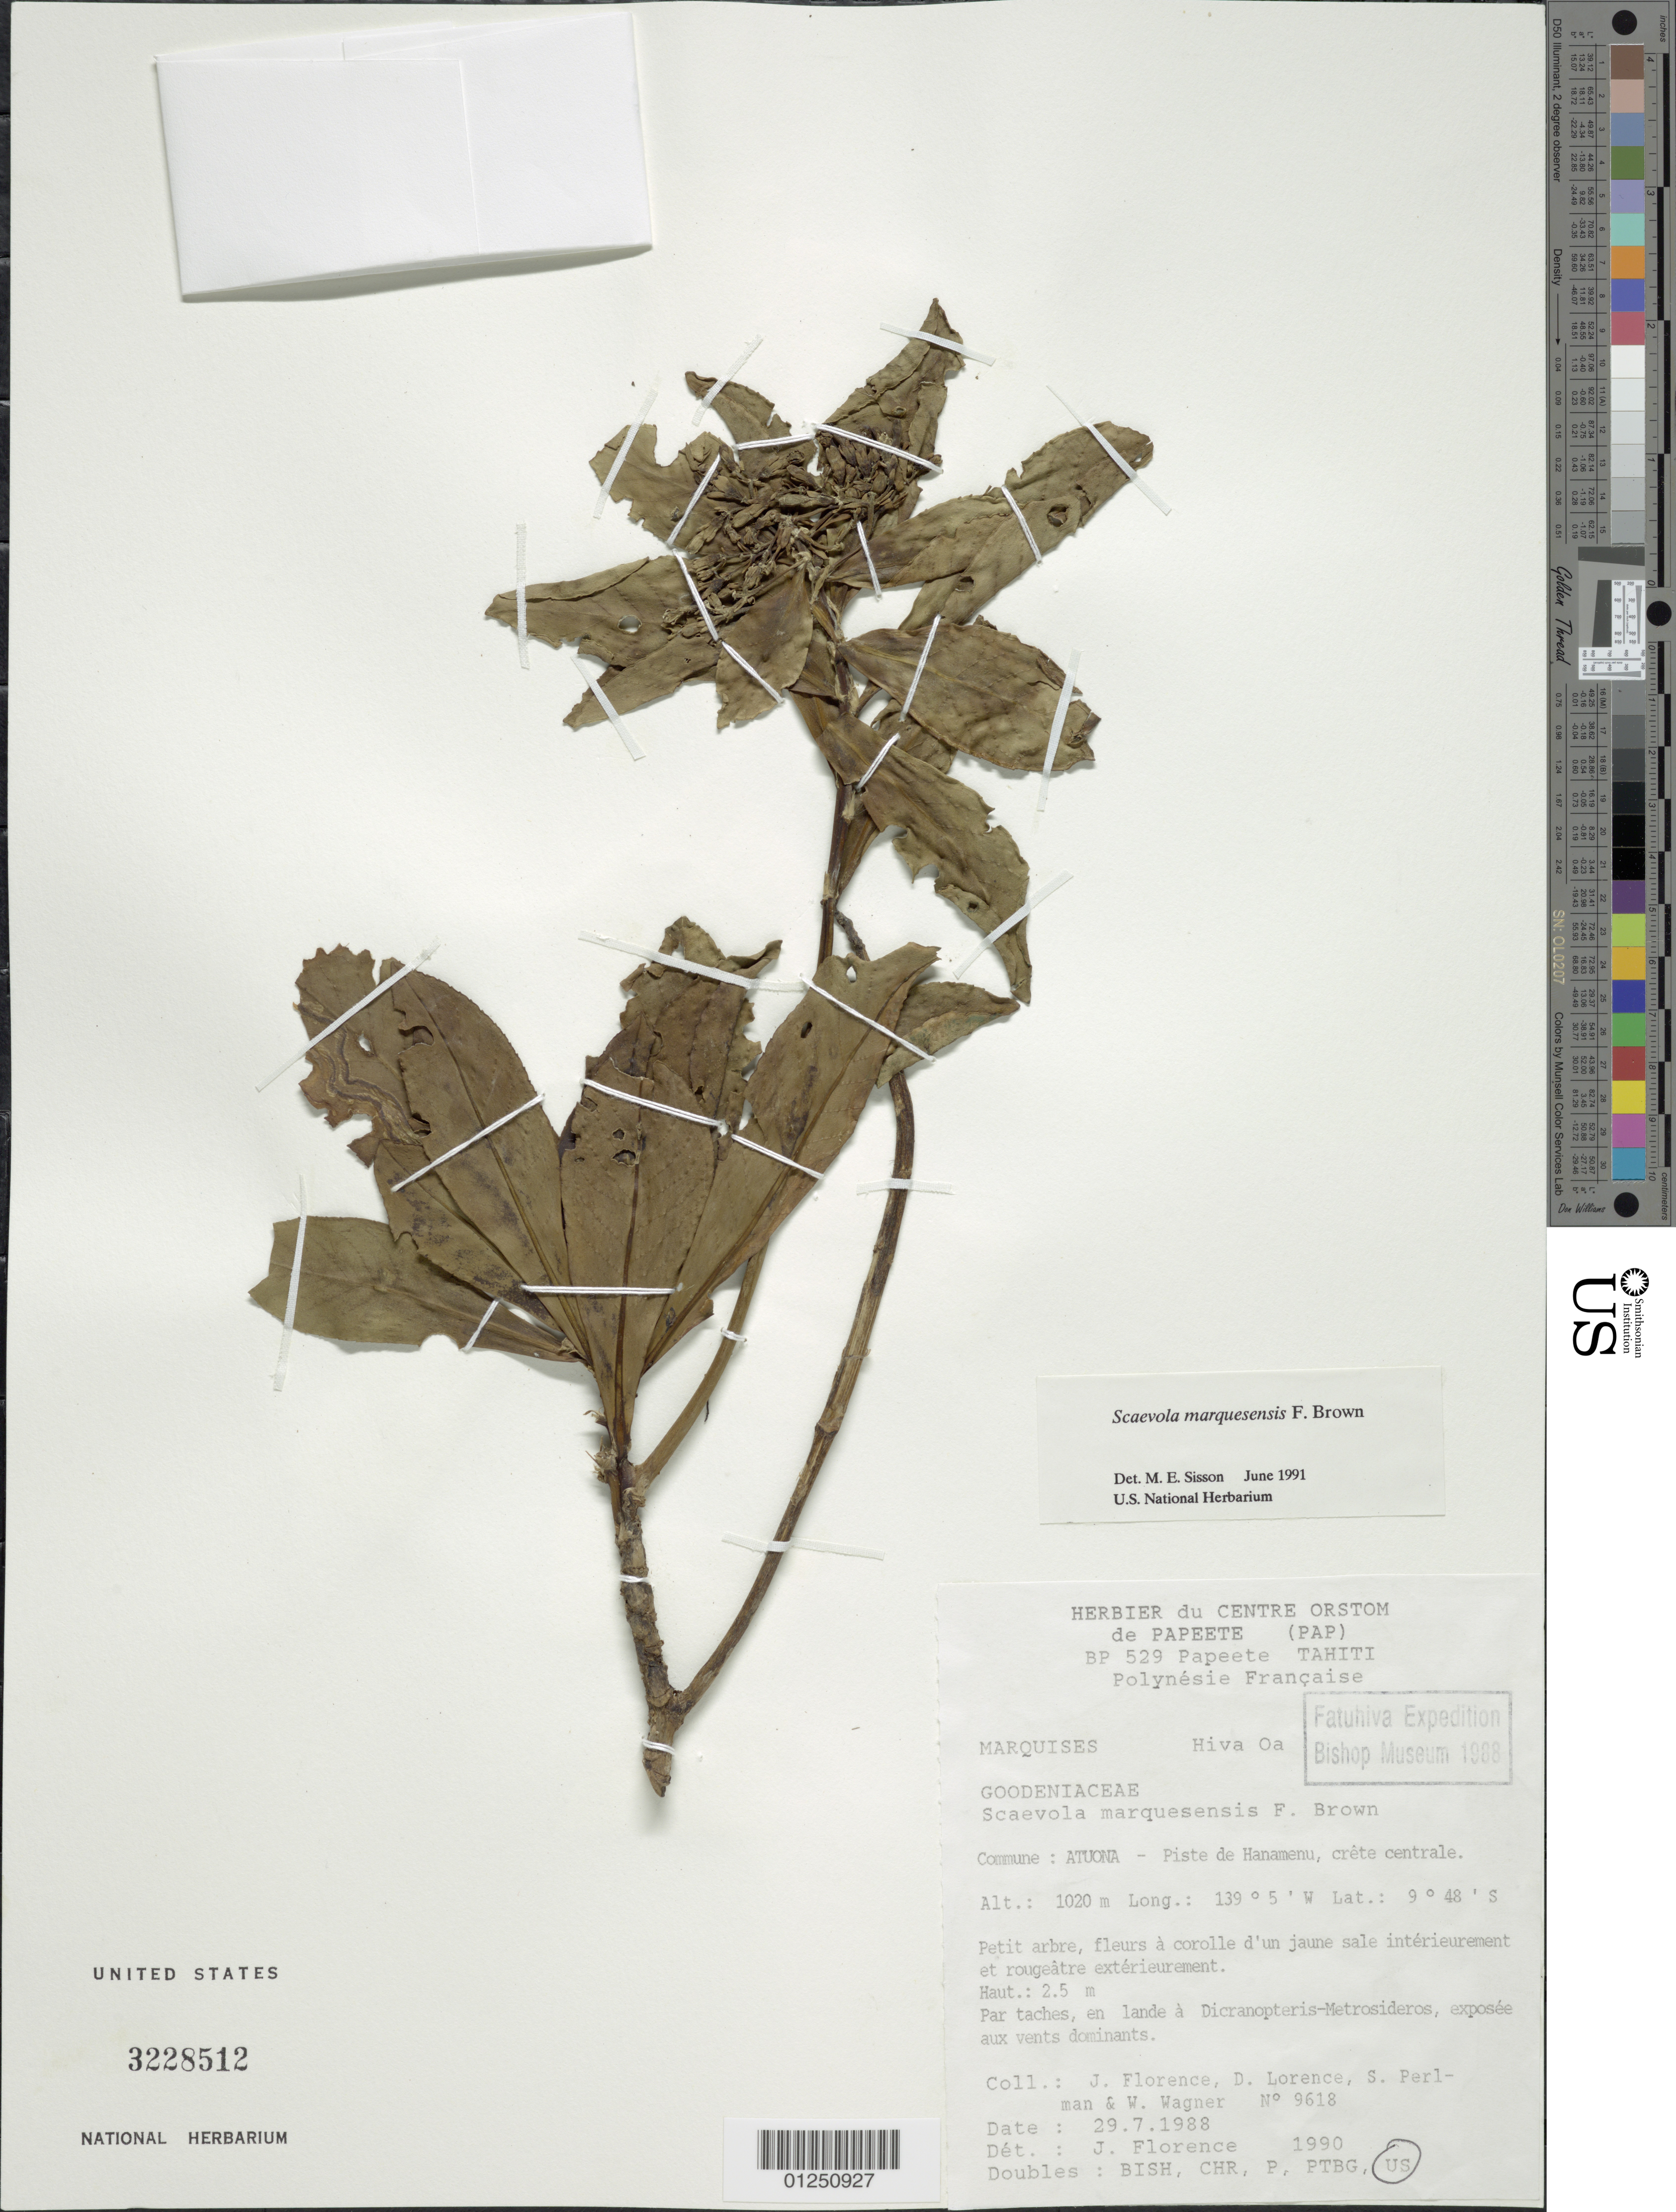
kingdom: Plantae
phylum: Tracheophyta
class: Magnoliopsida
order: Asterales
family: Goodeniaceae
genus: Scaevola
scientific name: Scaevola marquesensis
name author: F. Br.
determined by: Florence, J.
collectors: J. Florence, D. Lorence, S. P. Perlman & W. L. Wagner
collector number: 9618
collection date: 1988-07-29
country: French Polynesia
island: Hiva Oa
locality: Atuona, piste de Hanamenu, crête centrale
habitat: Par taches, en lande à Dicranopteris-Metrosideros, exposée aux ventes dominants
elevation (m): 1020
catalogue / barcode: US 3228512